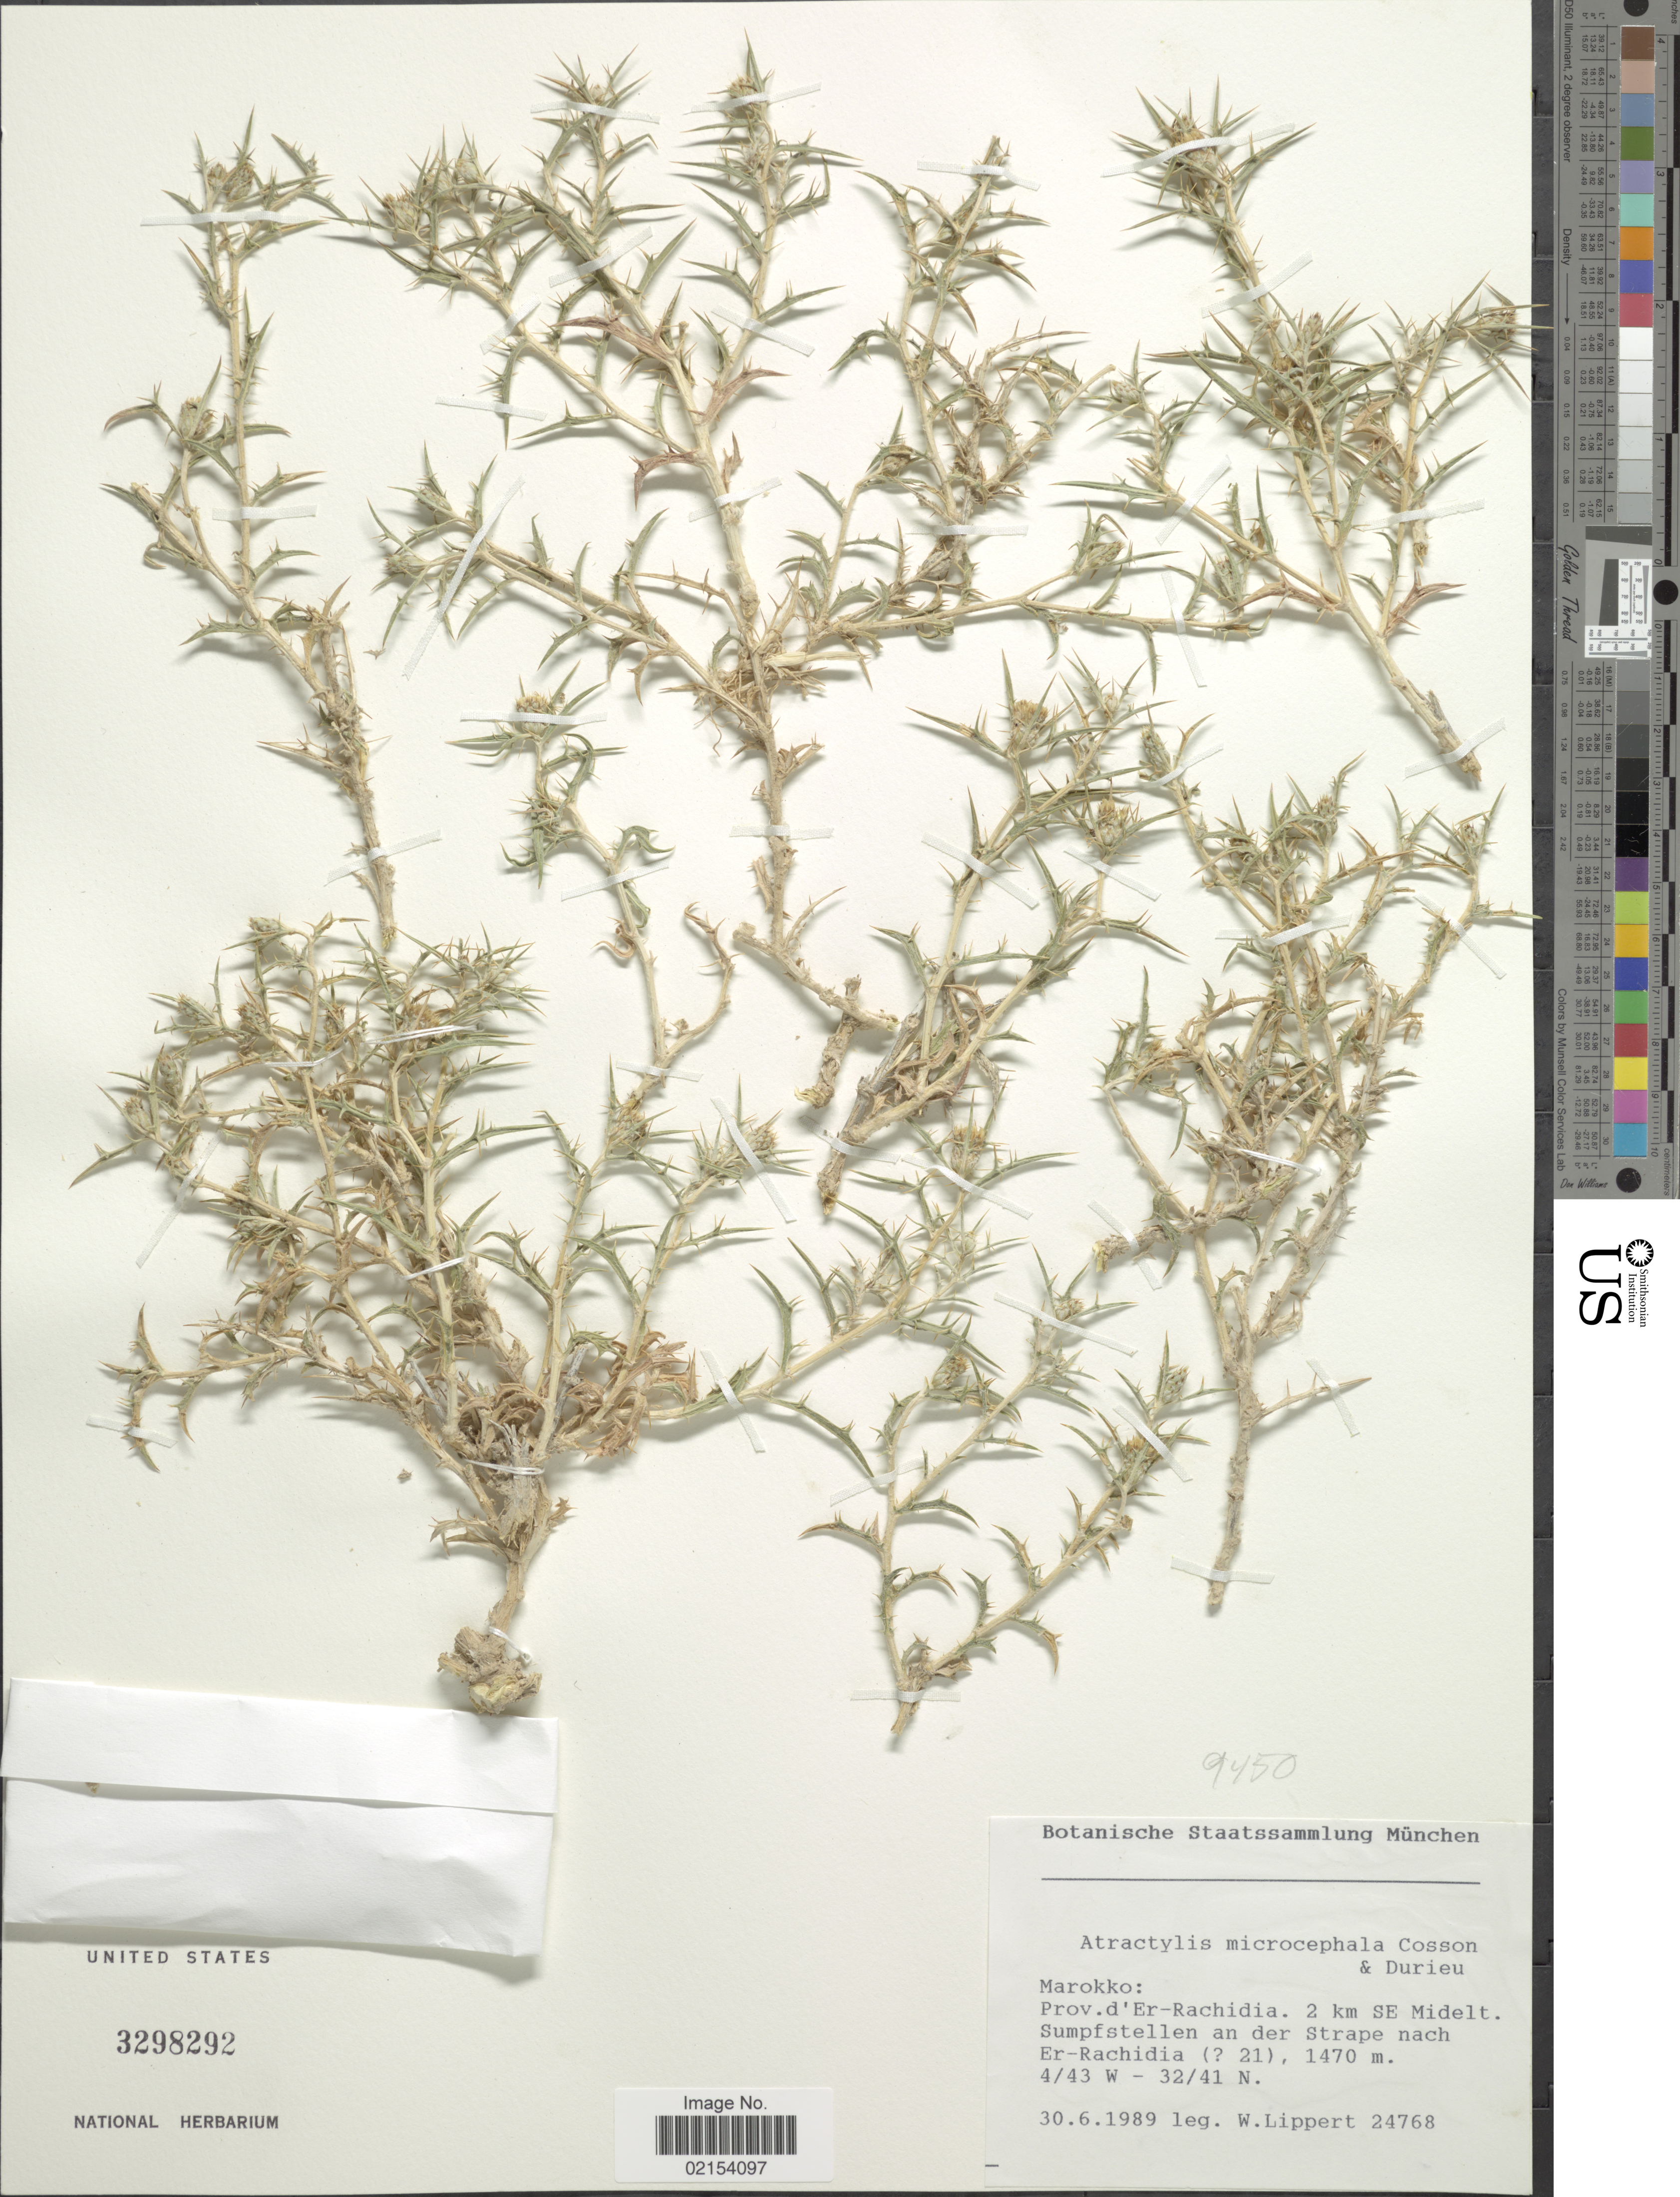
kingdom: Plantae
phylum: Tracheophyta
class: Magnoliopsida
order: Asterales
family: Asteraceae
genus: Atractylis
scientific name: Atractylis serratuloides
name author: (Cass.) DC.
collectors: W. Lippert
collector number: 24768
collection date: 1989-06-30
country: Morocco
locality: Marokko. Prov. D'Er-Rachidia. 2 km SE Midelt. Er-Rachidia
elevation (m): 1470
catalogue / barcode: US 3298292